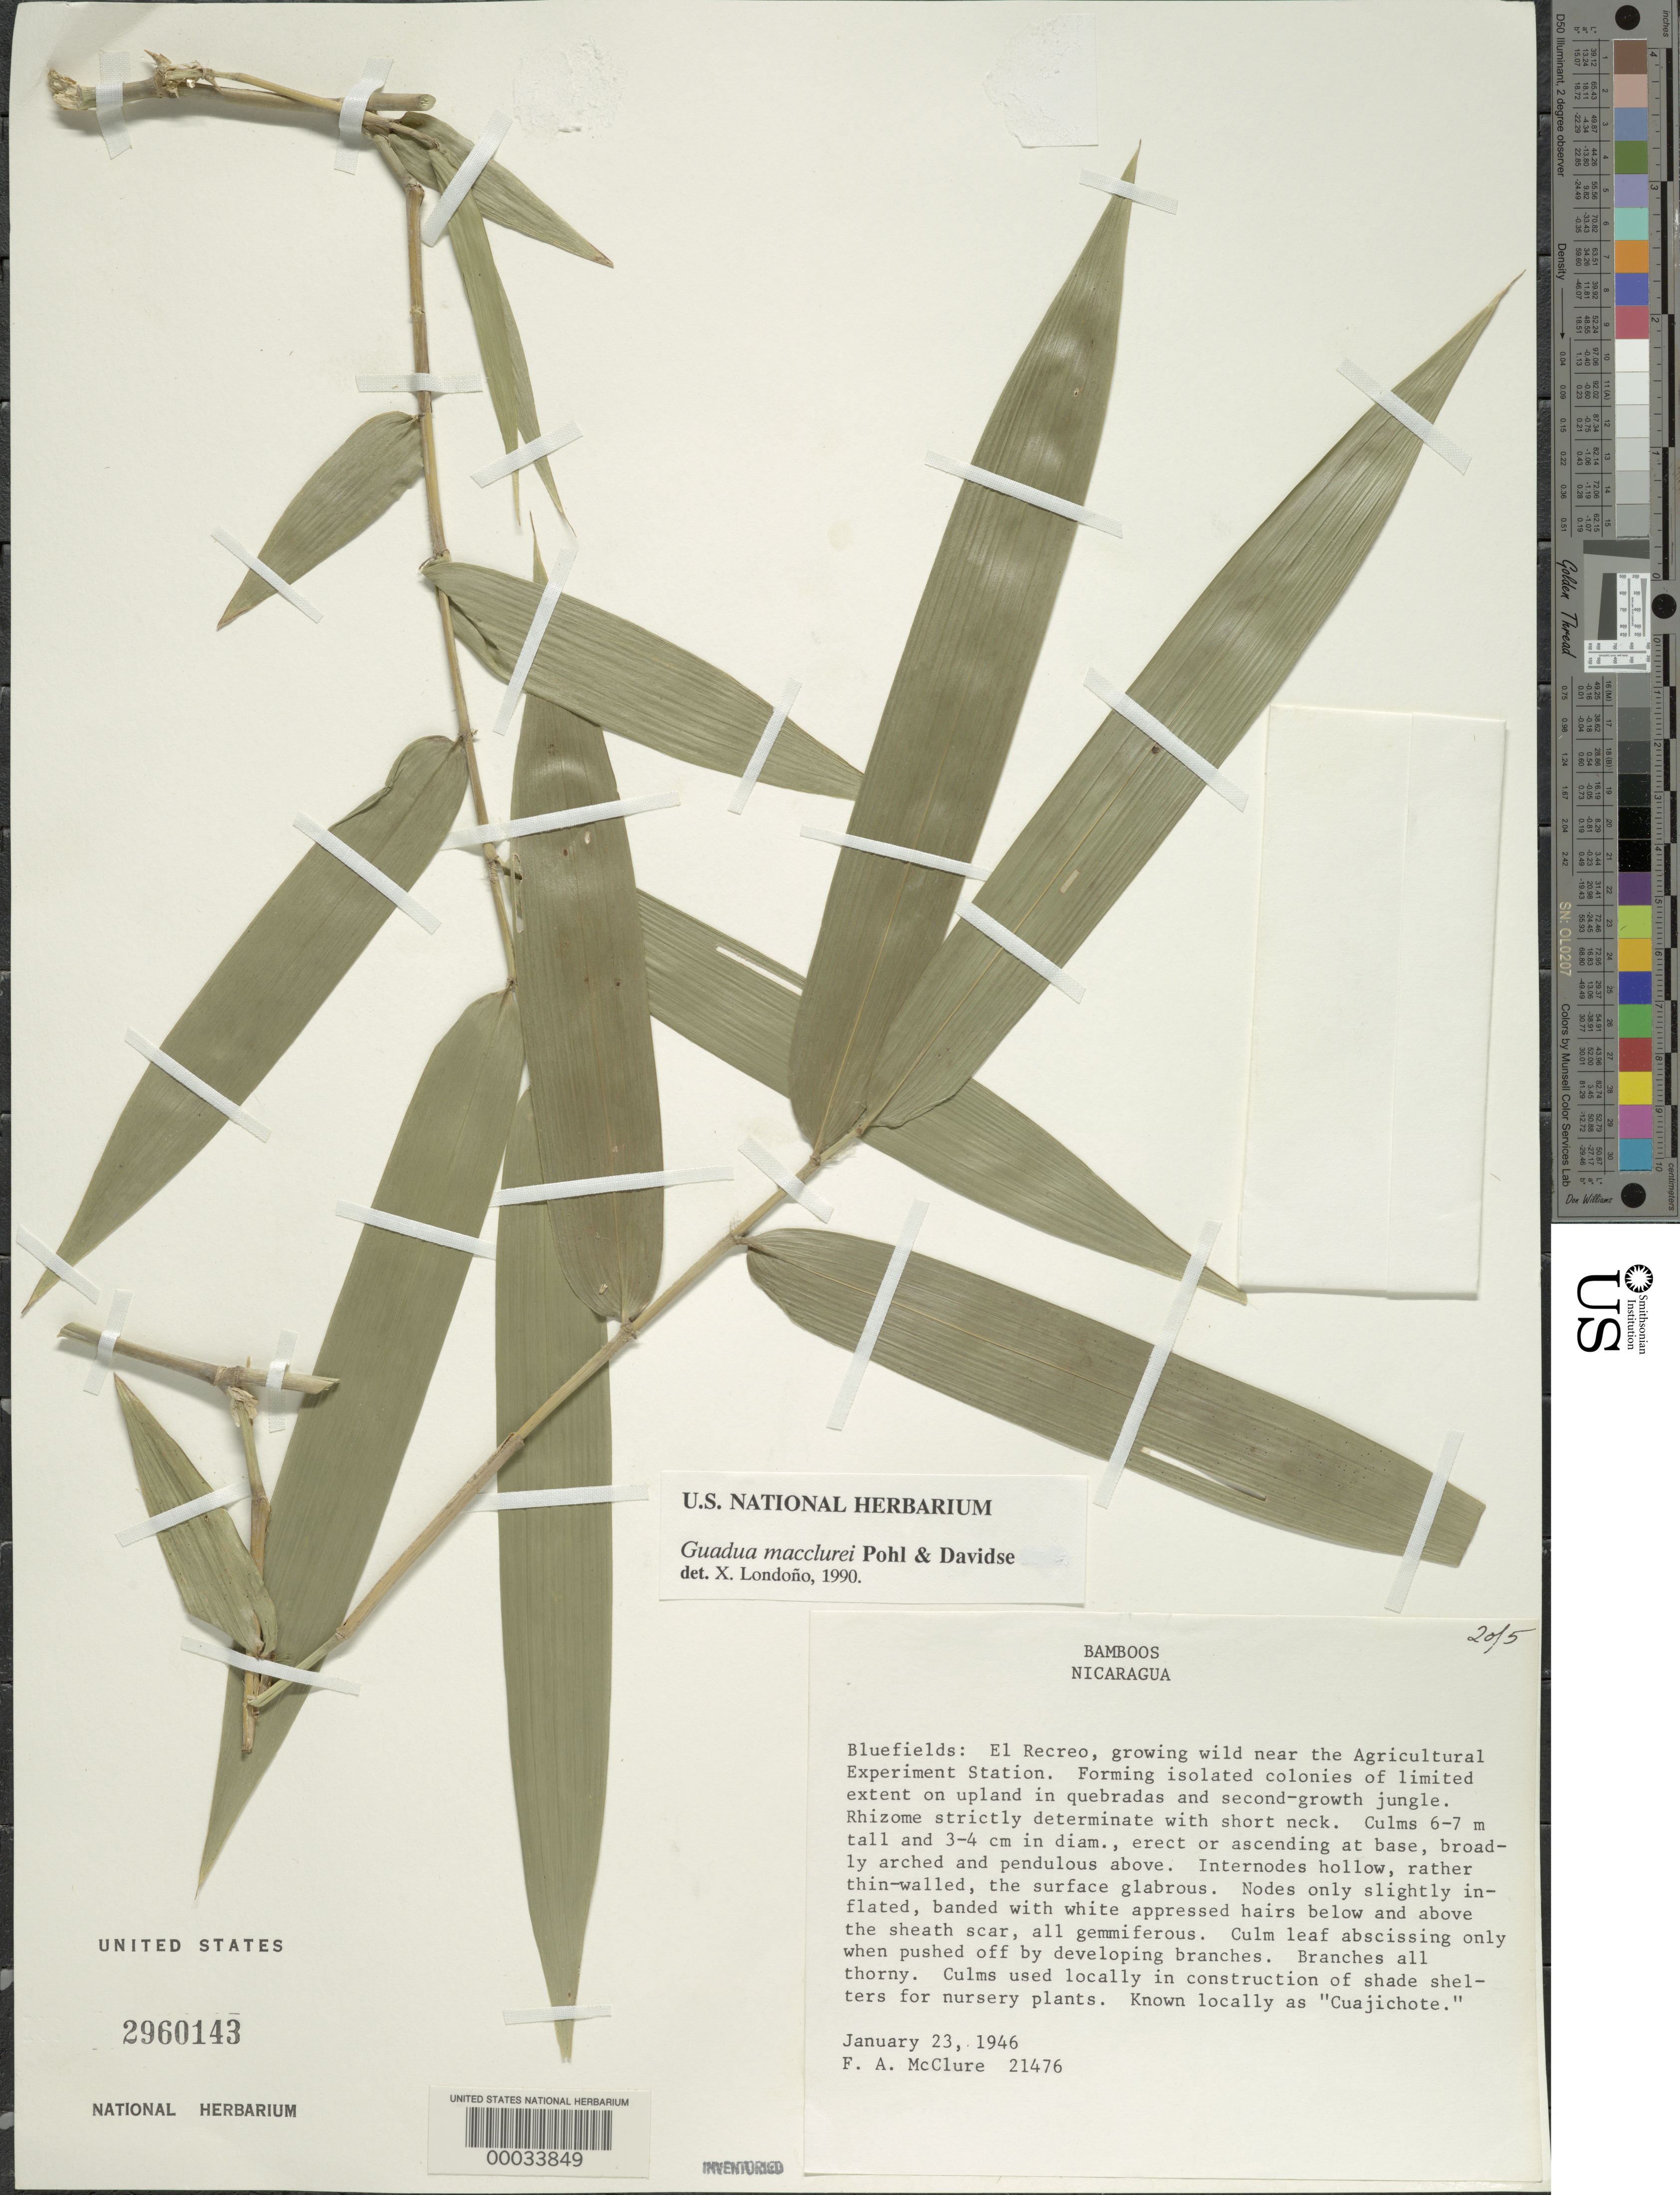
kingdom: Plantae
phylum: Tracheophyta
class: Liliopsida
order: Poales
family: Poaceae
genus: Guadua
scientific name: Guadua macclurei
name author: R.W. Pohl & Davidse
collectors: F. A. McClure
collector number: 21476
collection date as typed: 23 Jan 1946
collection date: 1946-01-23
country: Nicaragua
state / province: Atlántico Sur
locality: Bluefields: el recreo, agr. expt. st.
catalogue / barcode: US 2960143